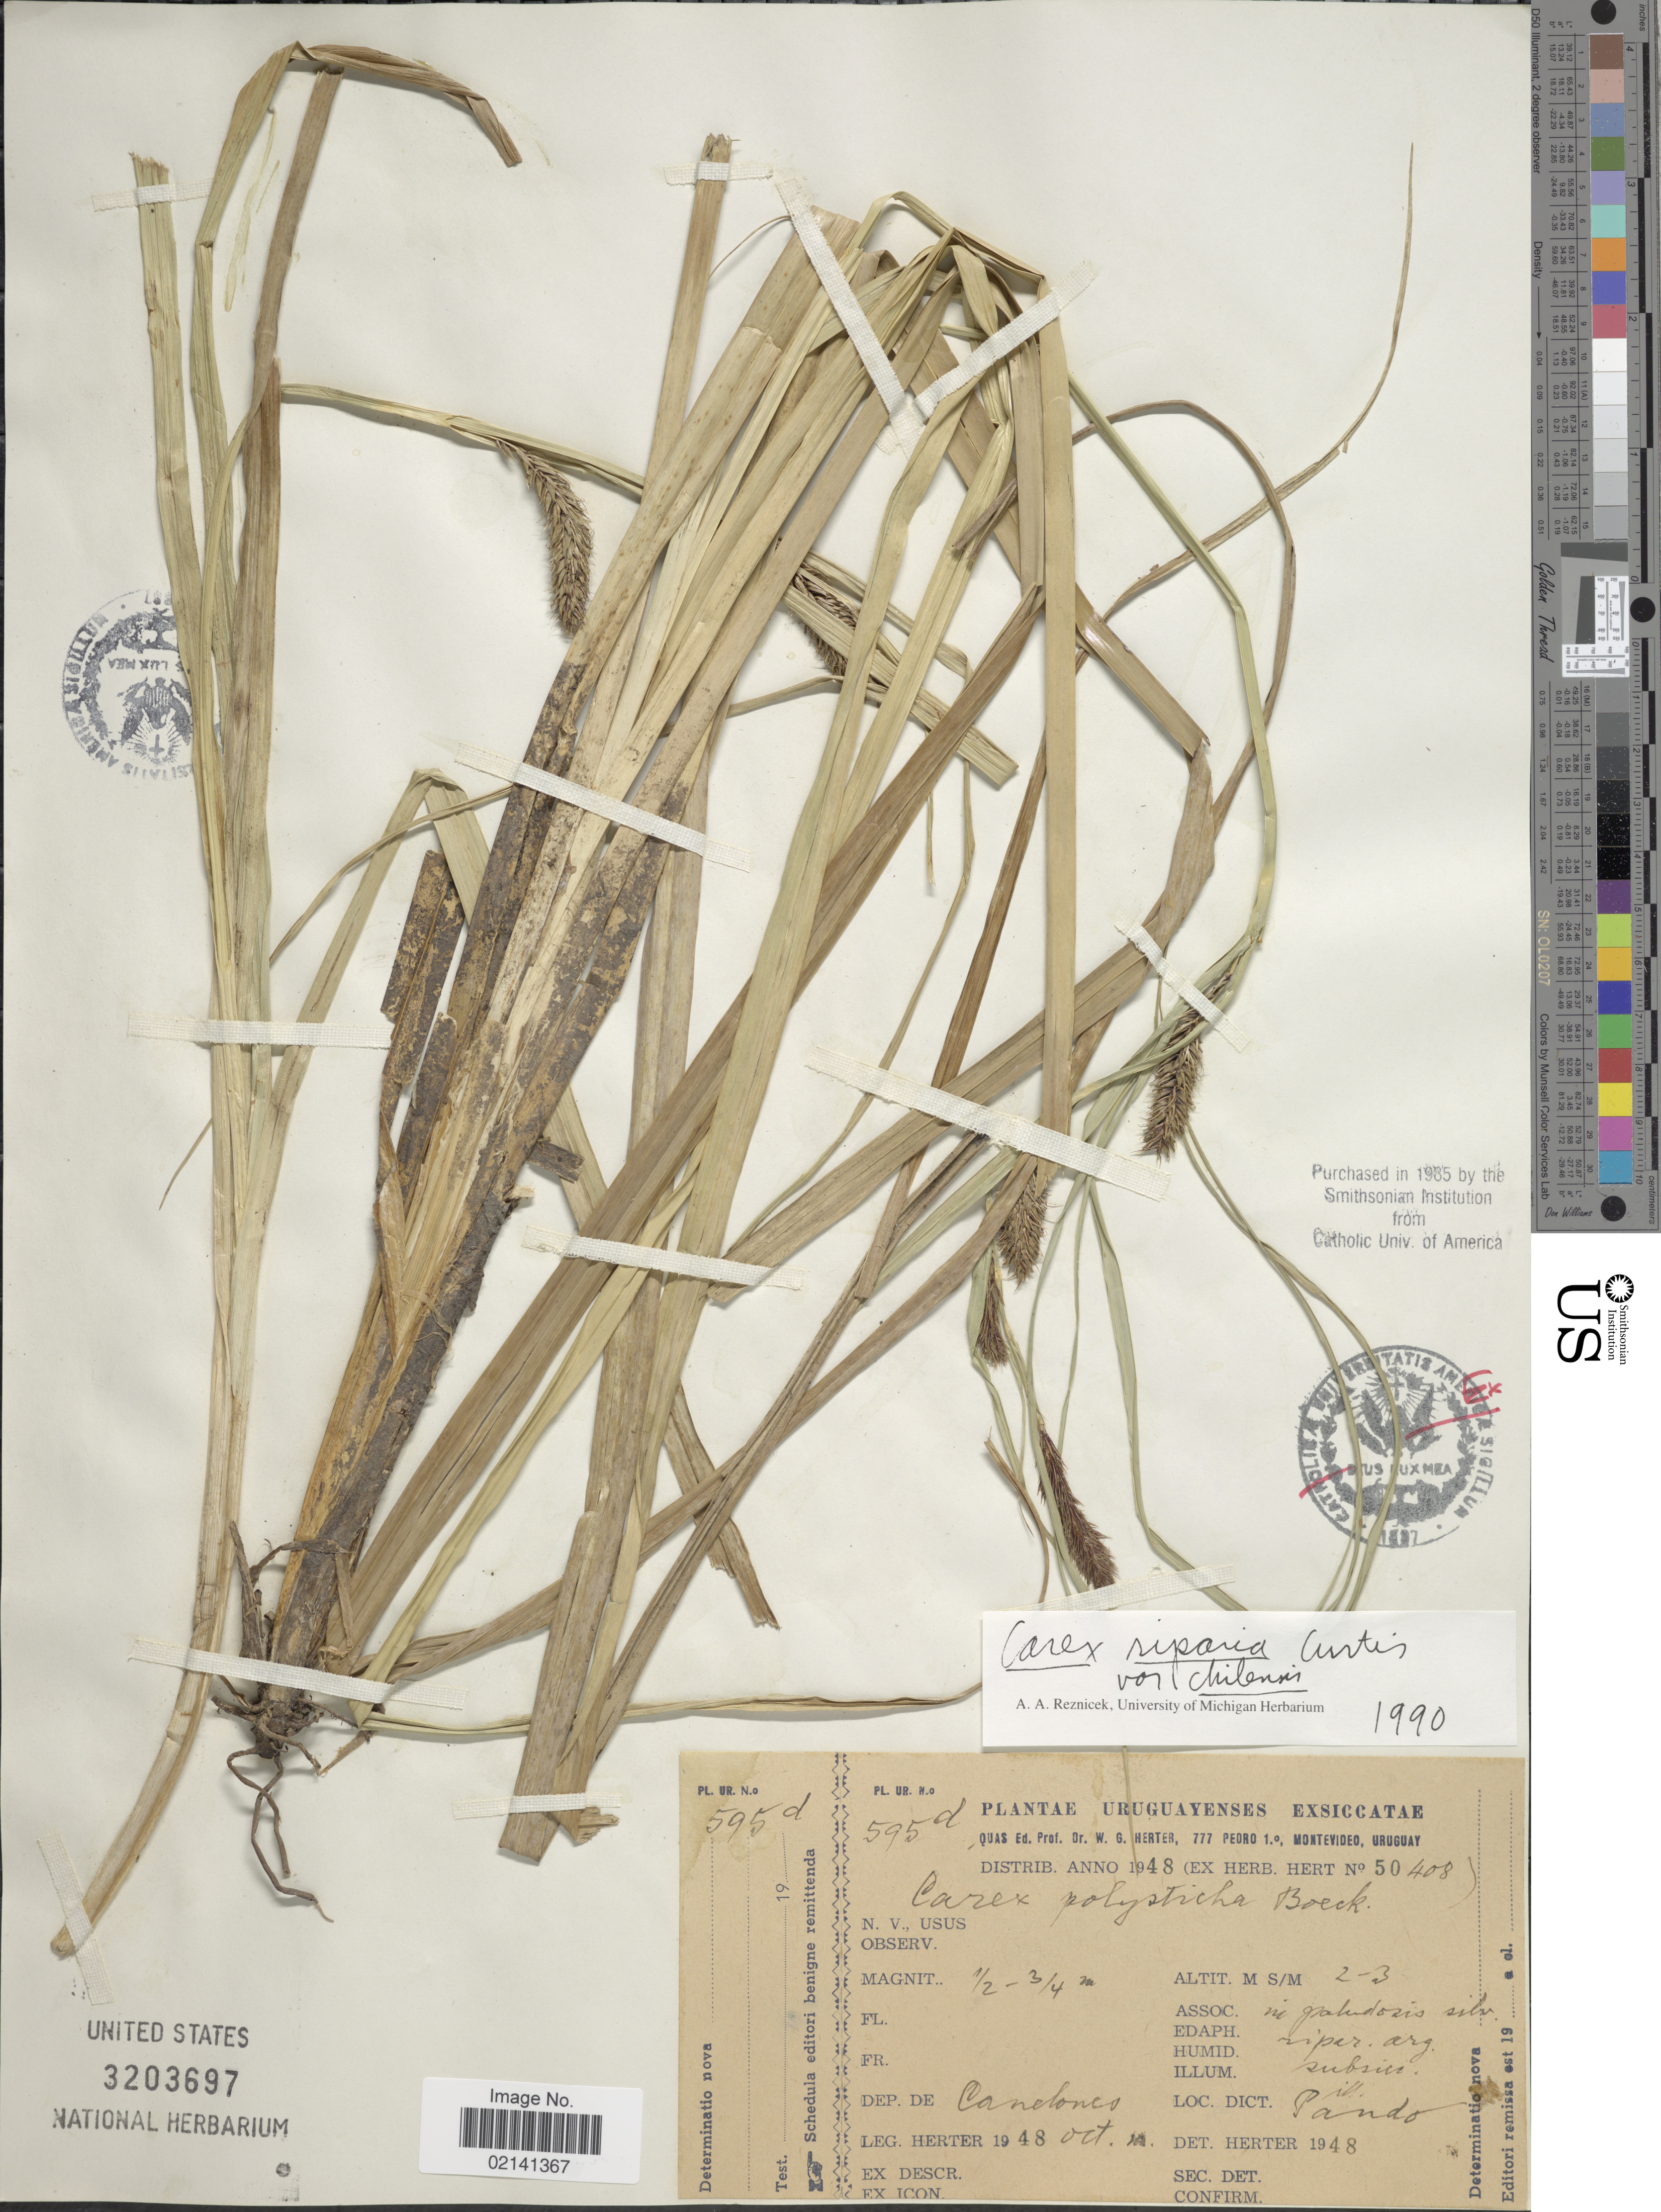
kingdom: Plantae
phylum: Tracheophyta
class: Liliopsida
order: Poales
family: Cyperaceae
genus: Carex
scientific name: Carex chilensis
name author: Brongn.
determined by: Jiménez-Mejías, P.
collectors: W. G. Herter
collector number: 595d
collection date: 1948-10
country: Uruguay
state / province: Canelones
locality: Dep. de Canelones. Pando.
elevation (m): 2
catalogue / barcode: US 3203697